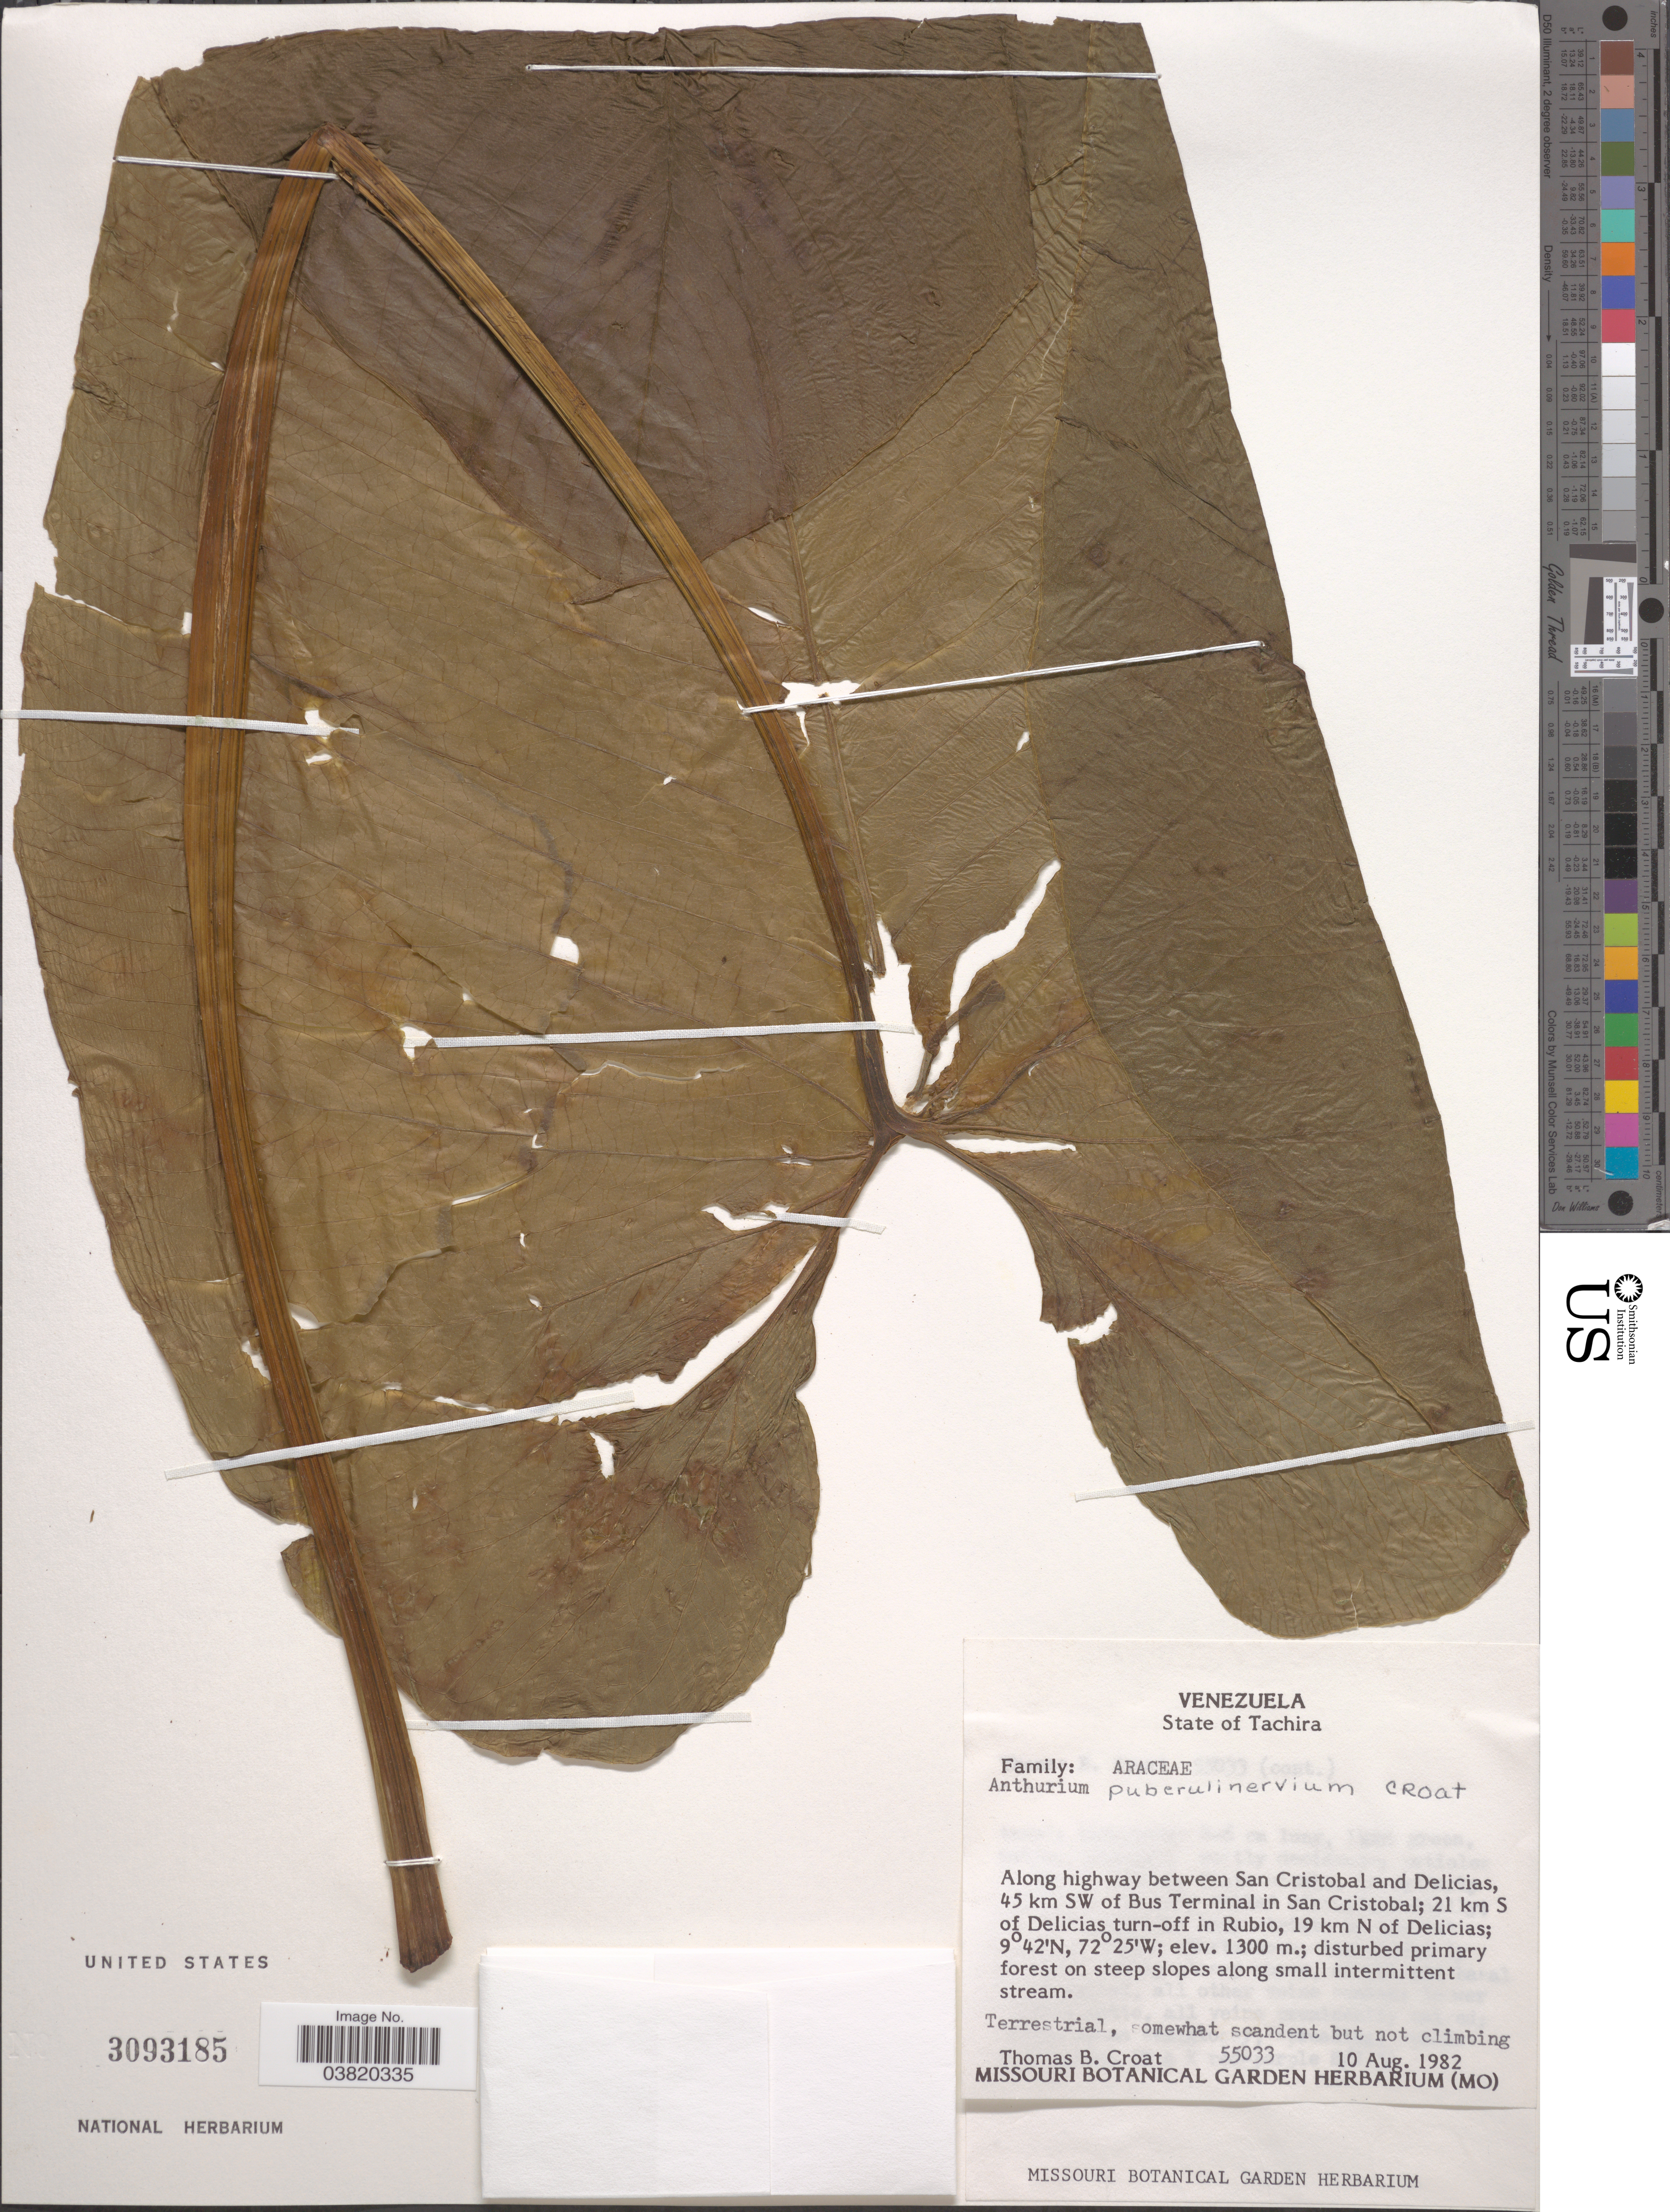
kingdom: Plantae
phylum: Tracheophyta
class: Liliopsida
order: Alismatales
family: Araceae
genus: Anthurium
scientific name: Anthurium puberulinervium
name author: Croat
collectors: T. B. Croat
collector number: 55033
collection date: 1982-08-10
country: Venezuela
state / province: Tachira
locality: Along highway between San Cristobal and Delicias, 45 km SW of Bus Terminal in San Cristobal; 21 km S of Delicias turn-off in Rubio, 19 km N of Delicias.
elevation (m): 1300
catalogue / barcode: US 3093185